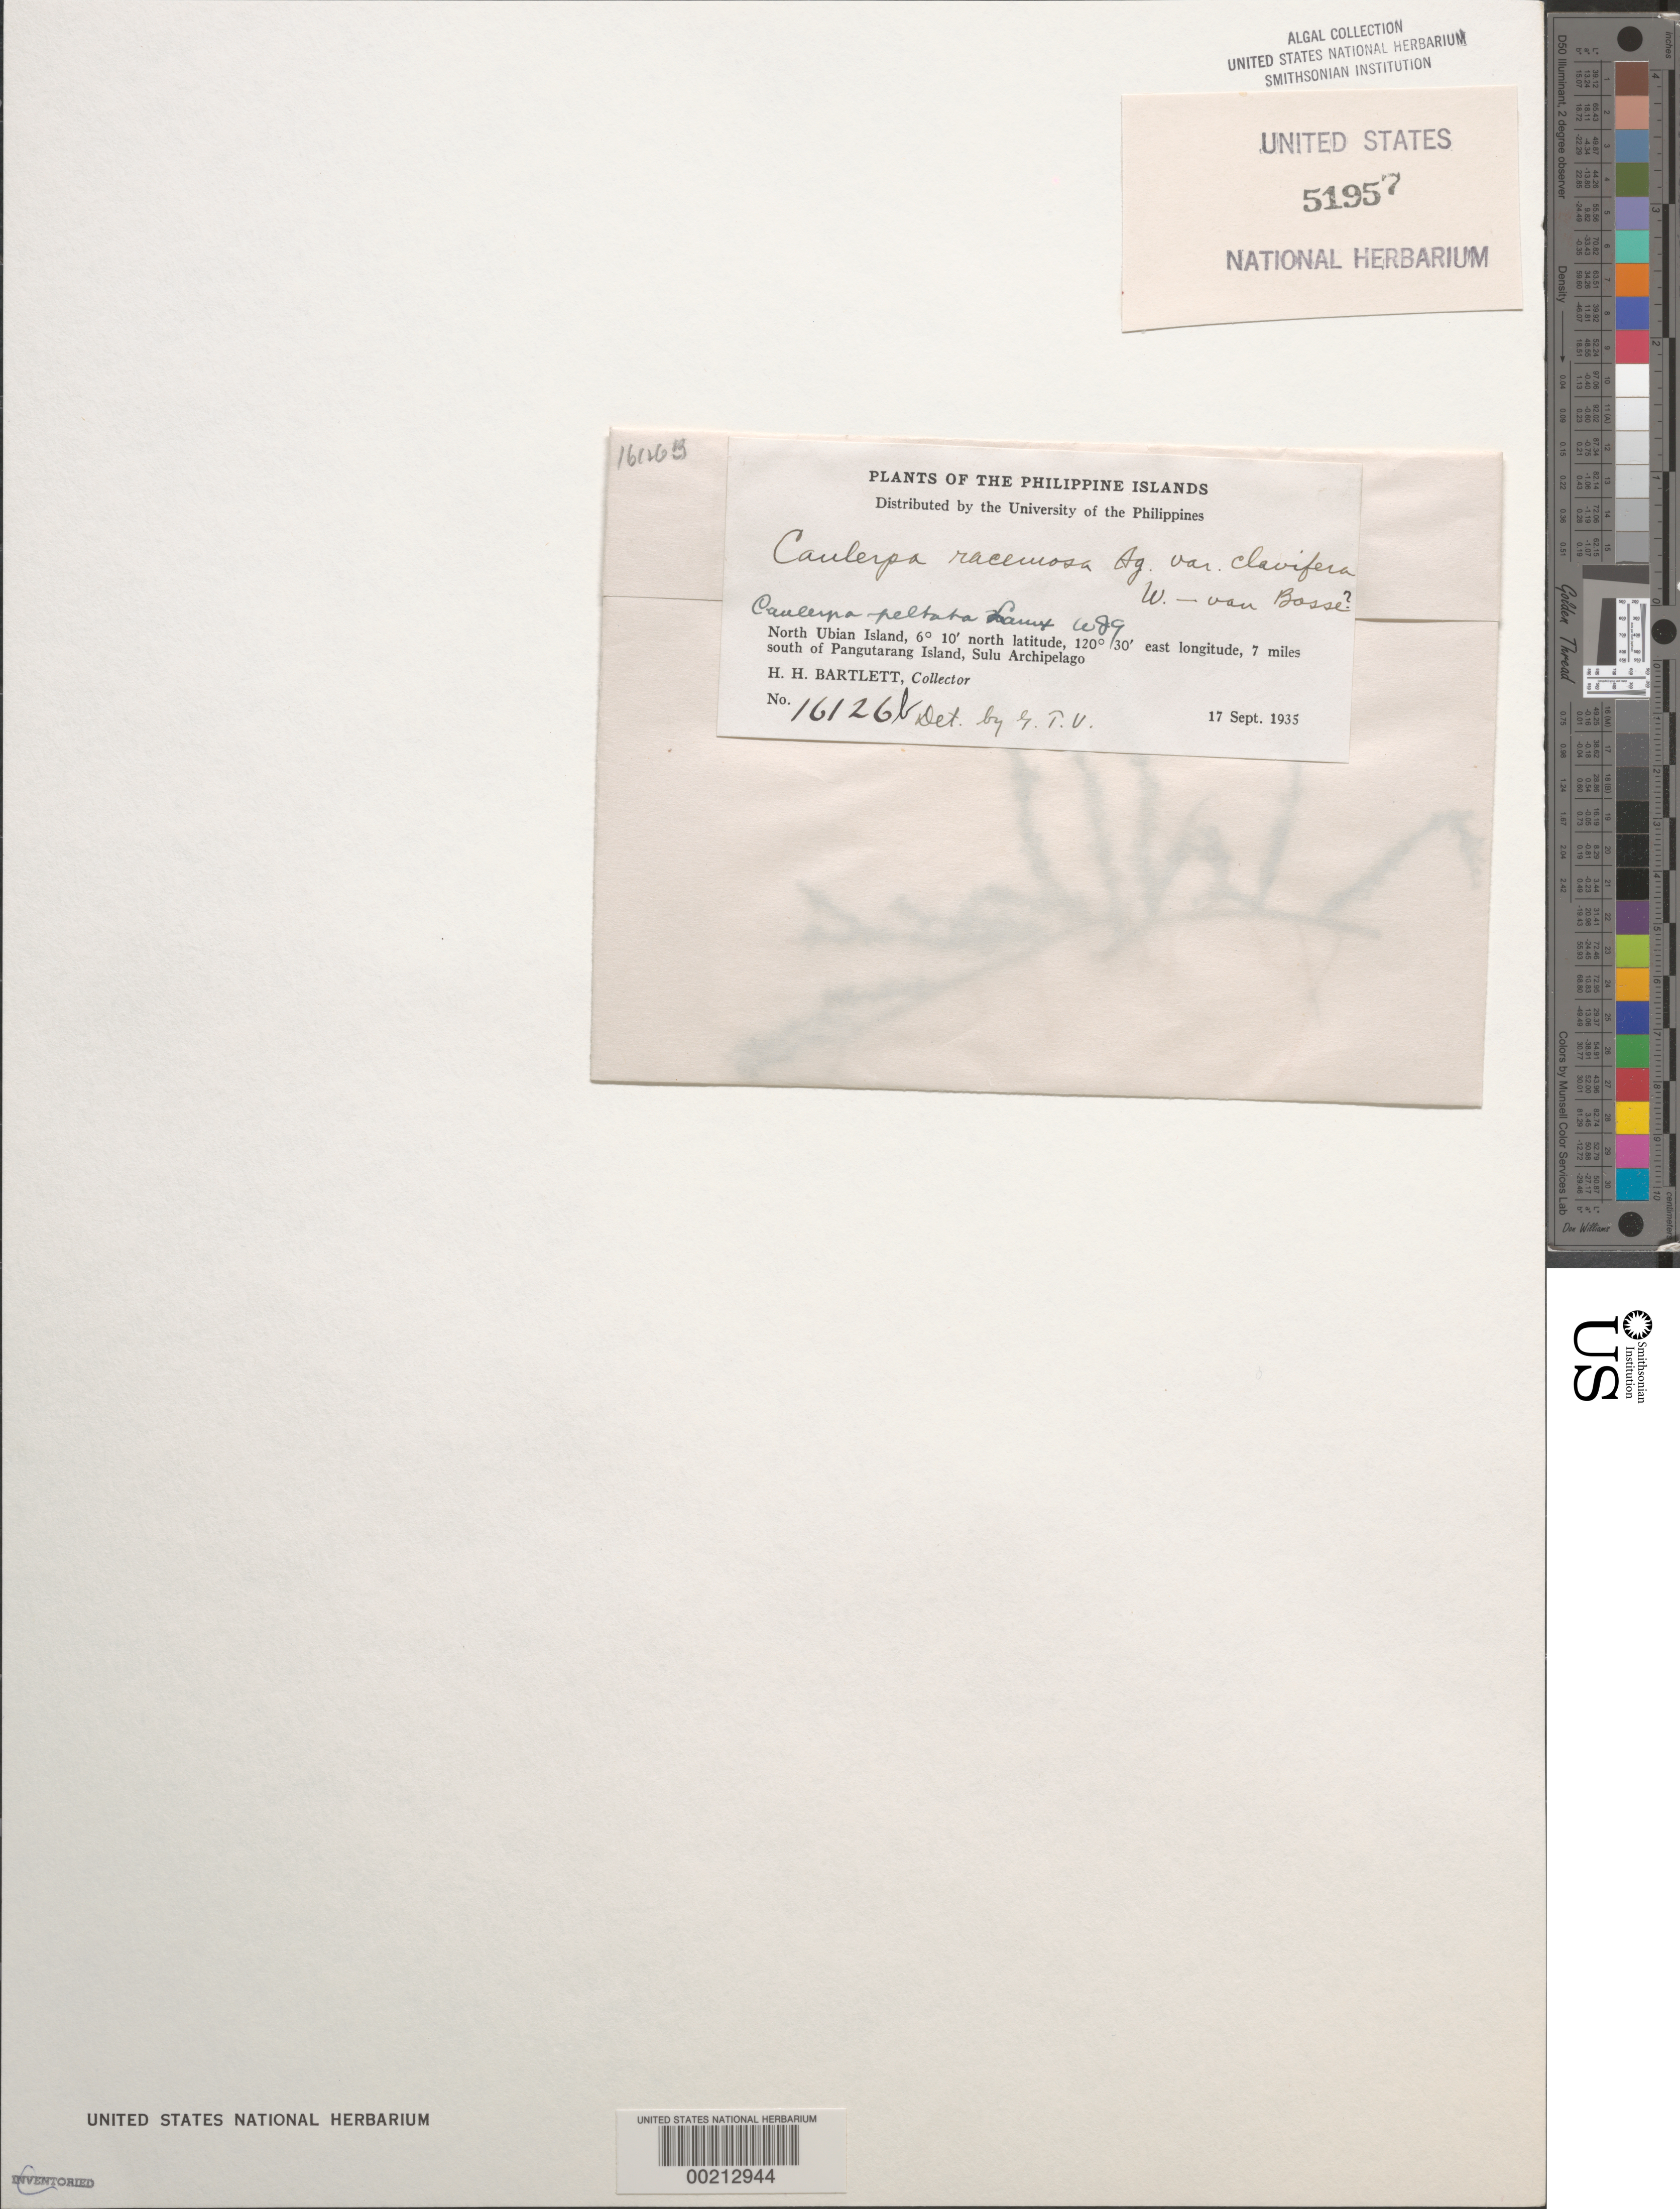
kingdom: Plantae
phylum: Chlorophyta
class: Ulvophyceae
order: Bryopsidales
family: Caulerpaceae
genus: Caulerpa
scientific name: Caulerpa racemosa var. clavifera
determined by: Velasquez, G. T.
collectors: H. H. Bartlett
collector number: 16126b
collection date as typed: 17 Sep 1935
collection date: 1935-09-17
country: Philippines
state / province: Muslim Mindanao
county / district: Sulu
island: North Ubian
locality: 7 miles south of Pangutarang Island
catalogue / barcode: US 51957